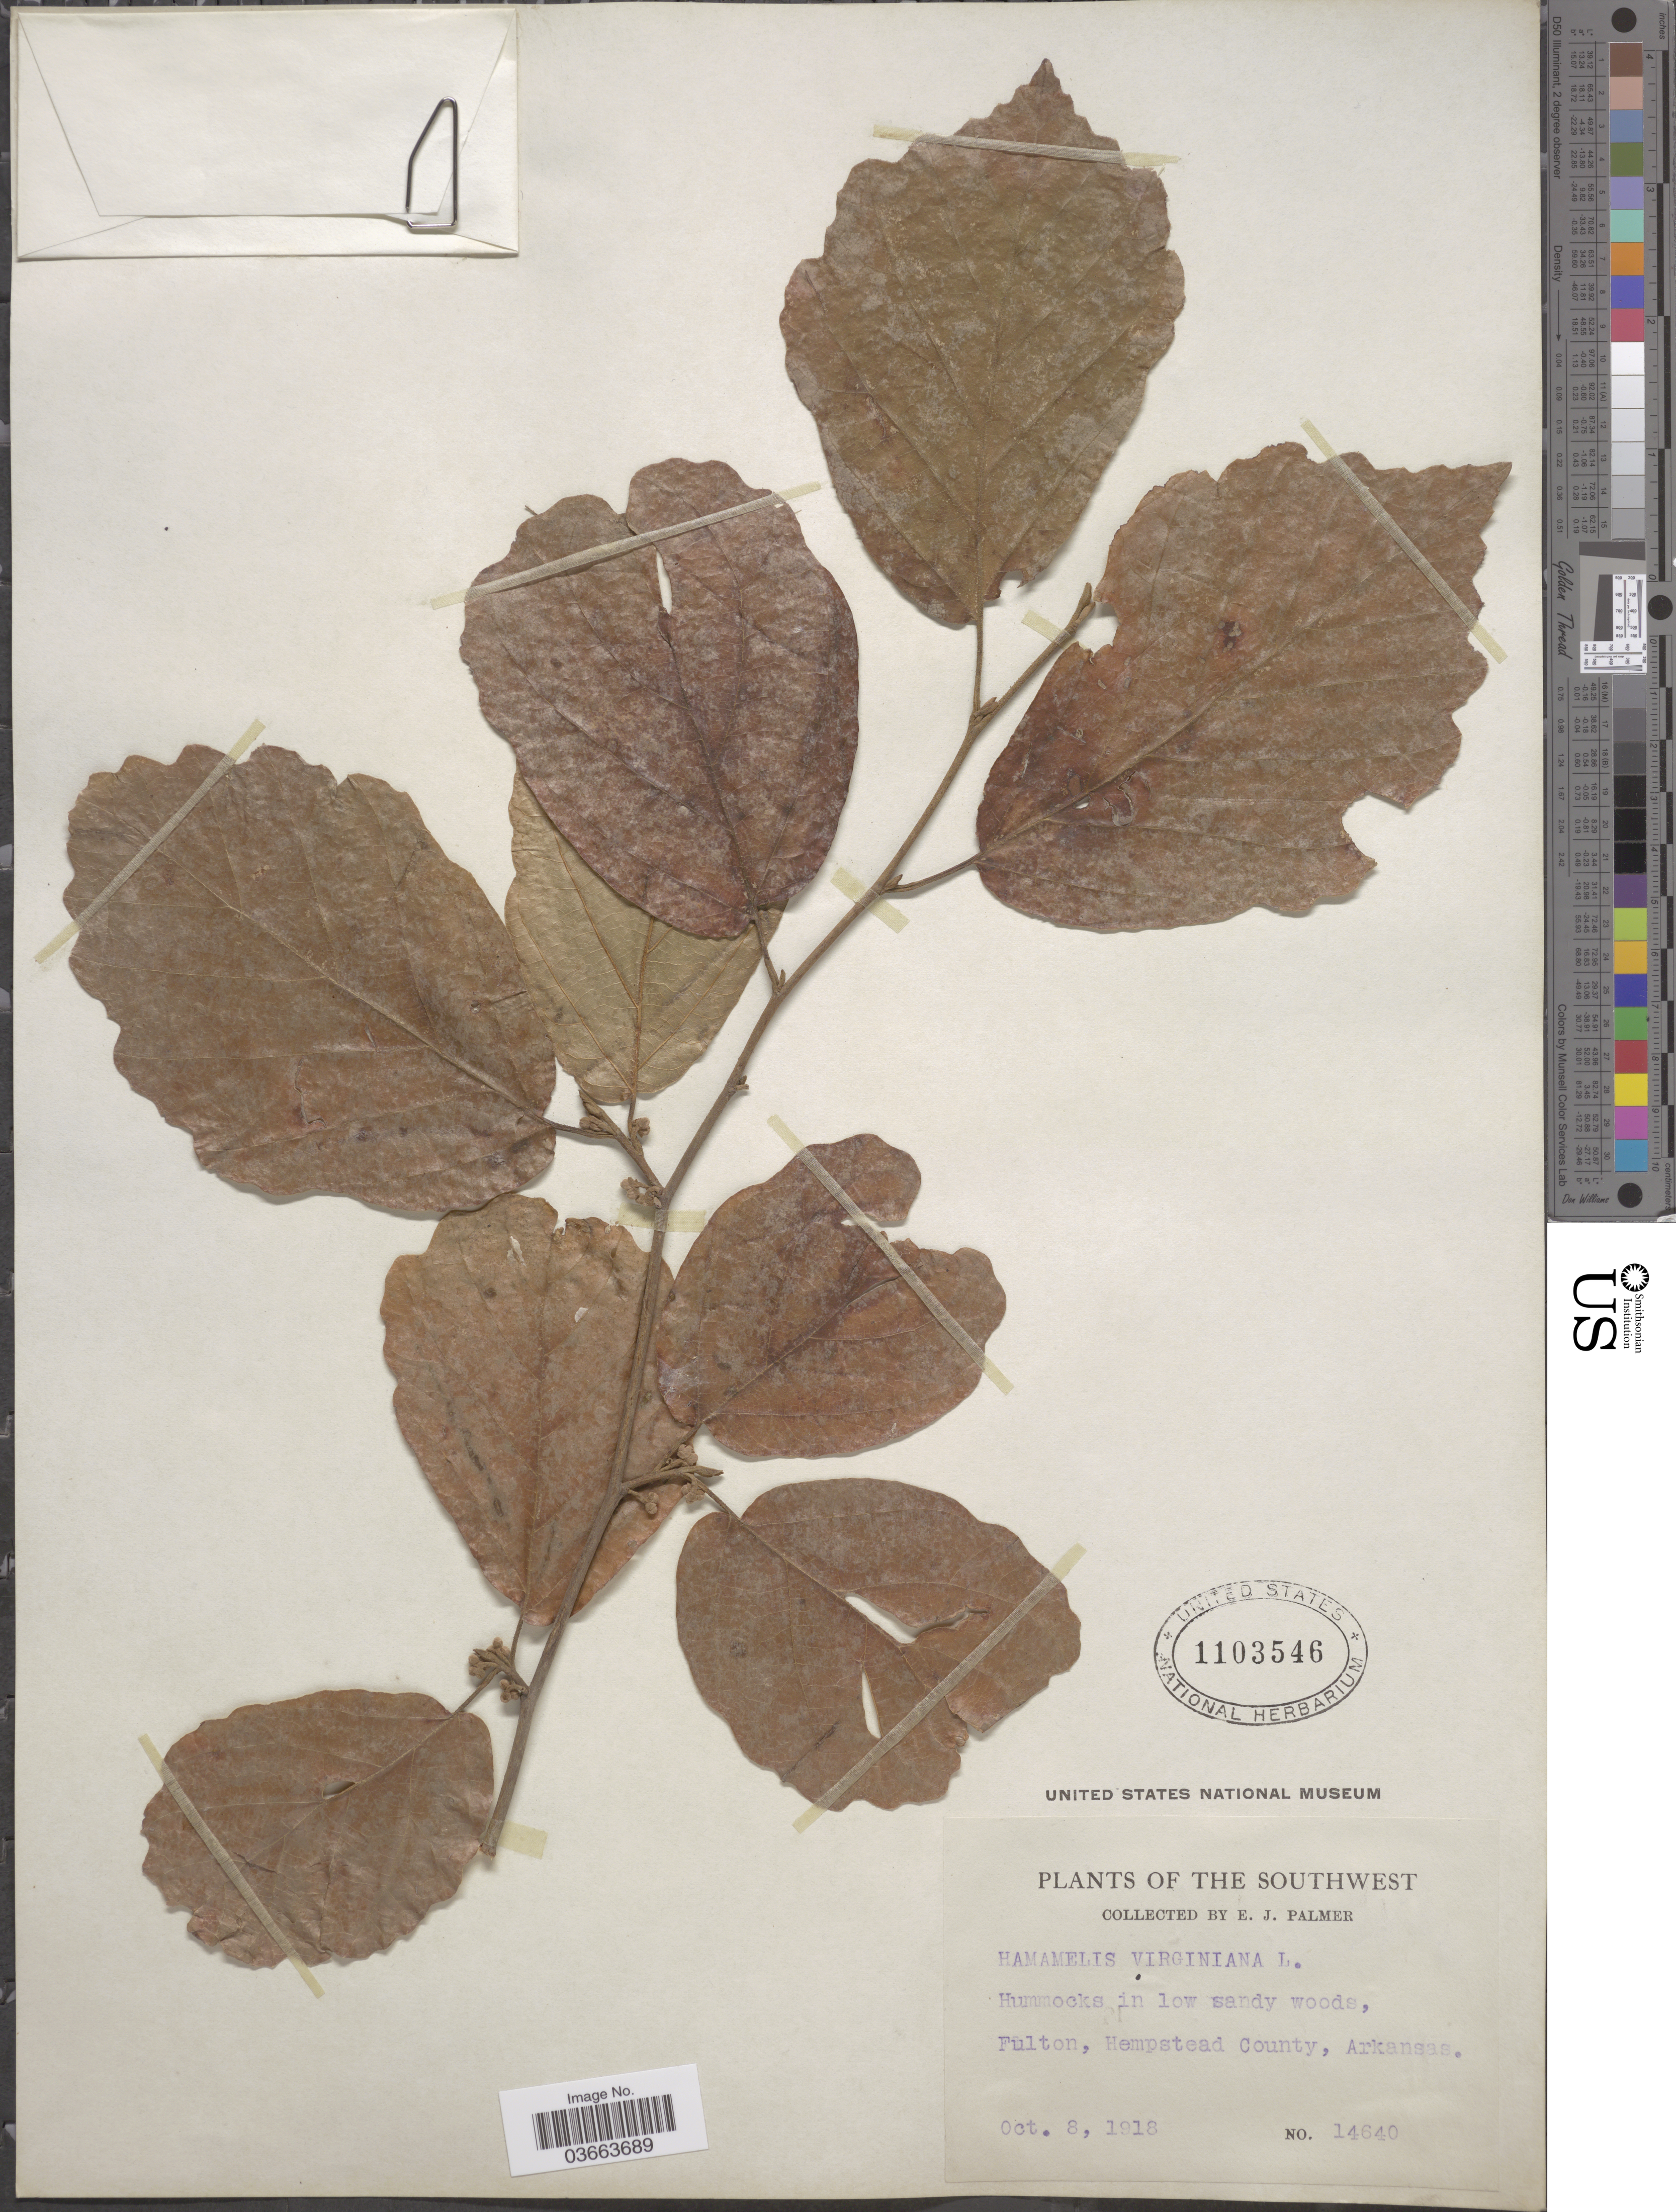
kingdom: Plantae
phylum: Tracheophyta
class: Magnoliopsida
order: Saxifragales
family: Hamamelidaceae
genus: Hamamelis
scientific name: Hamamelis virginiana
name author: L.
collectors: E. J. Palmer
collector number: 14640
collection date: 1918-10-08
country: United States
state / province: Arkansas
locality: The Southwest. Fulton, Hempstead County.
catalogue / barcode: US 1103546